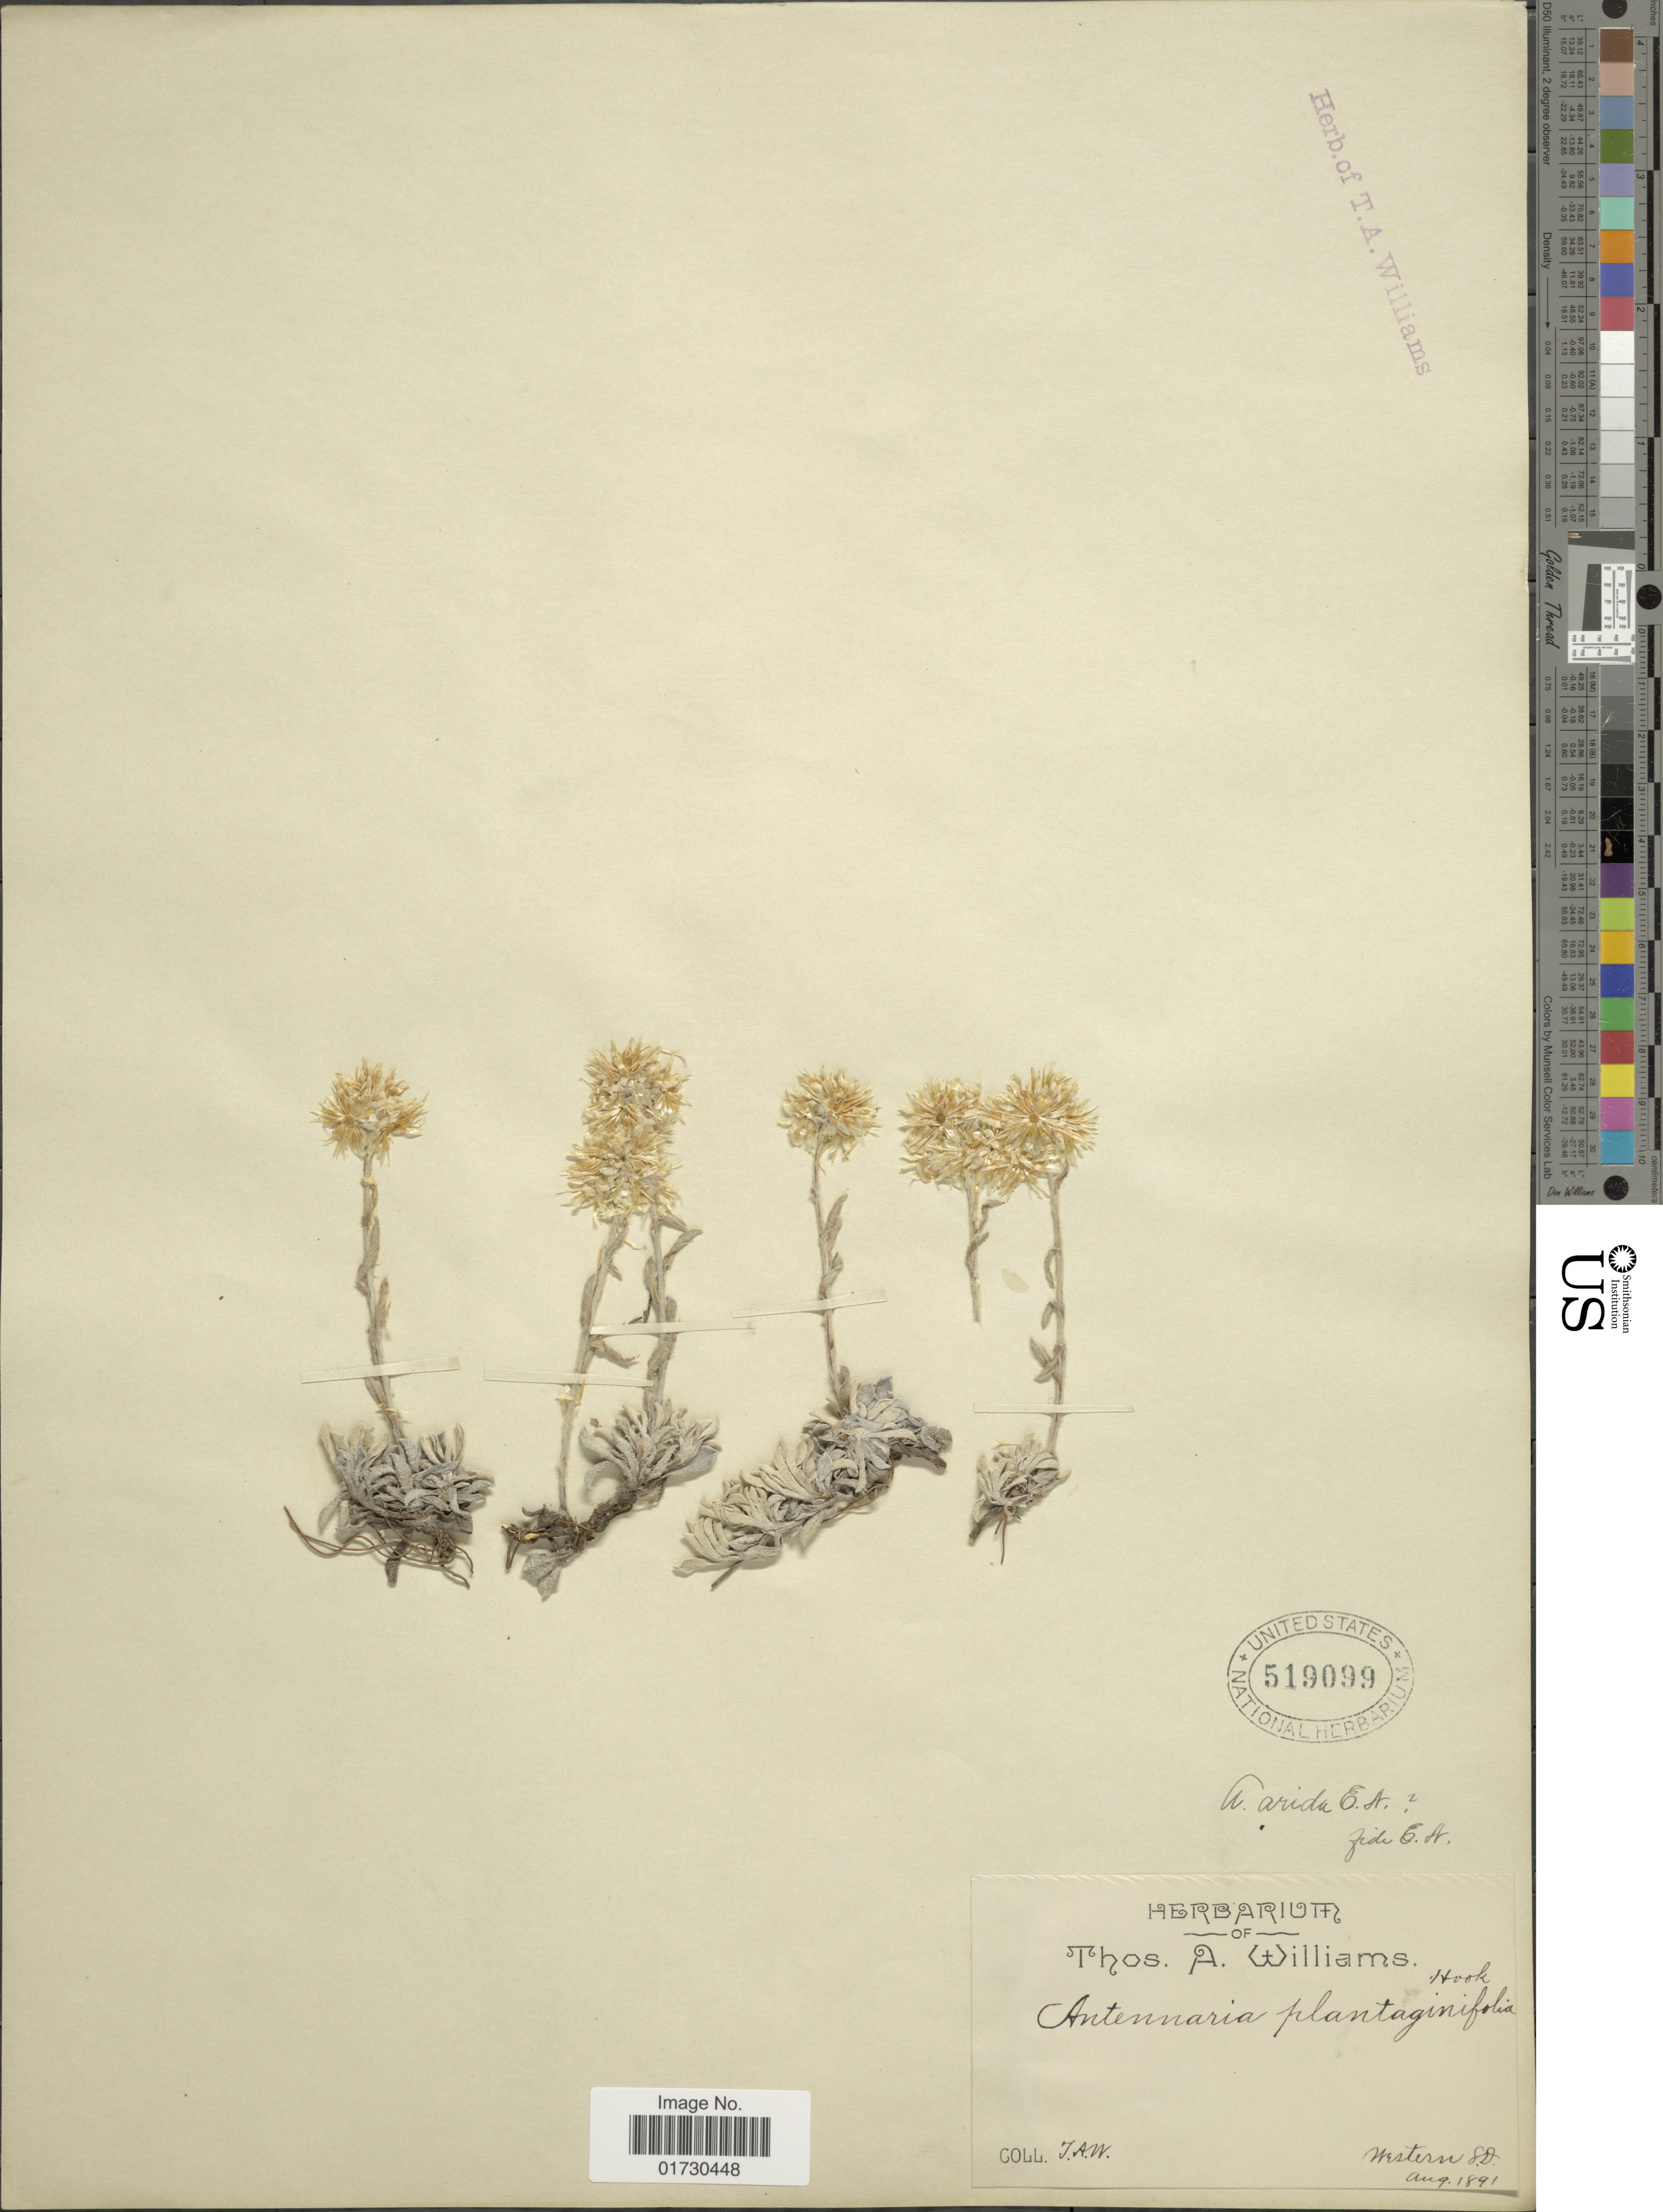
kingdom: Plantae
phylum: Tracheophyta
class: Magnoliopsida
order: Asterales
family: Asteraceae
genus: Antennaria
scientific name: Antennaria arida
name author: E.E. Nelson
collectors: T. A. Williams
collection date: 1891-08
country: United States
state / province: South Dakota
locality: Western S.D.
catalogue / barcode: US 519099